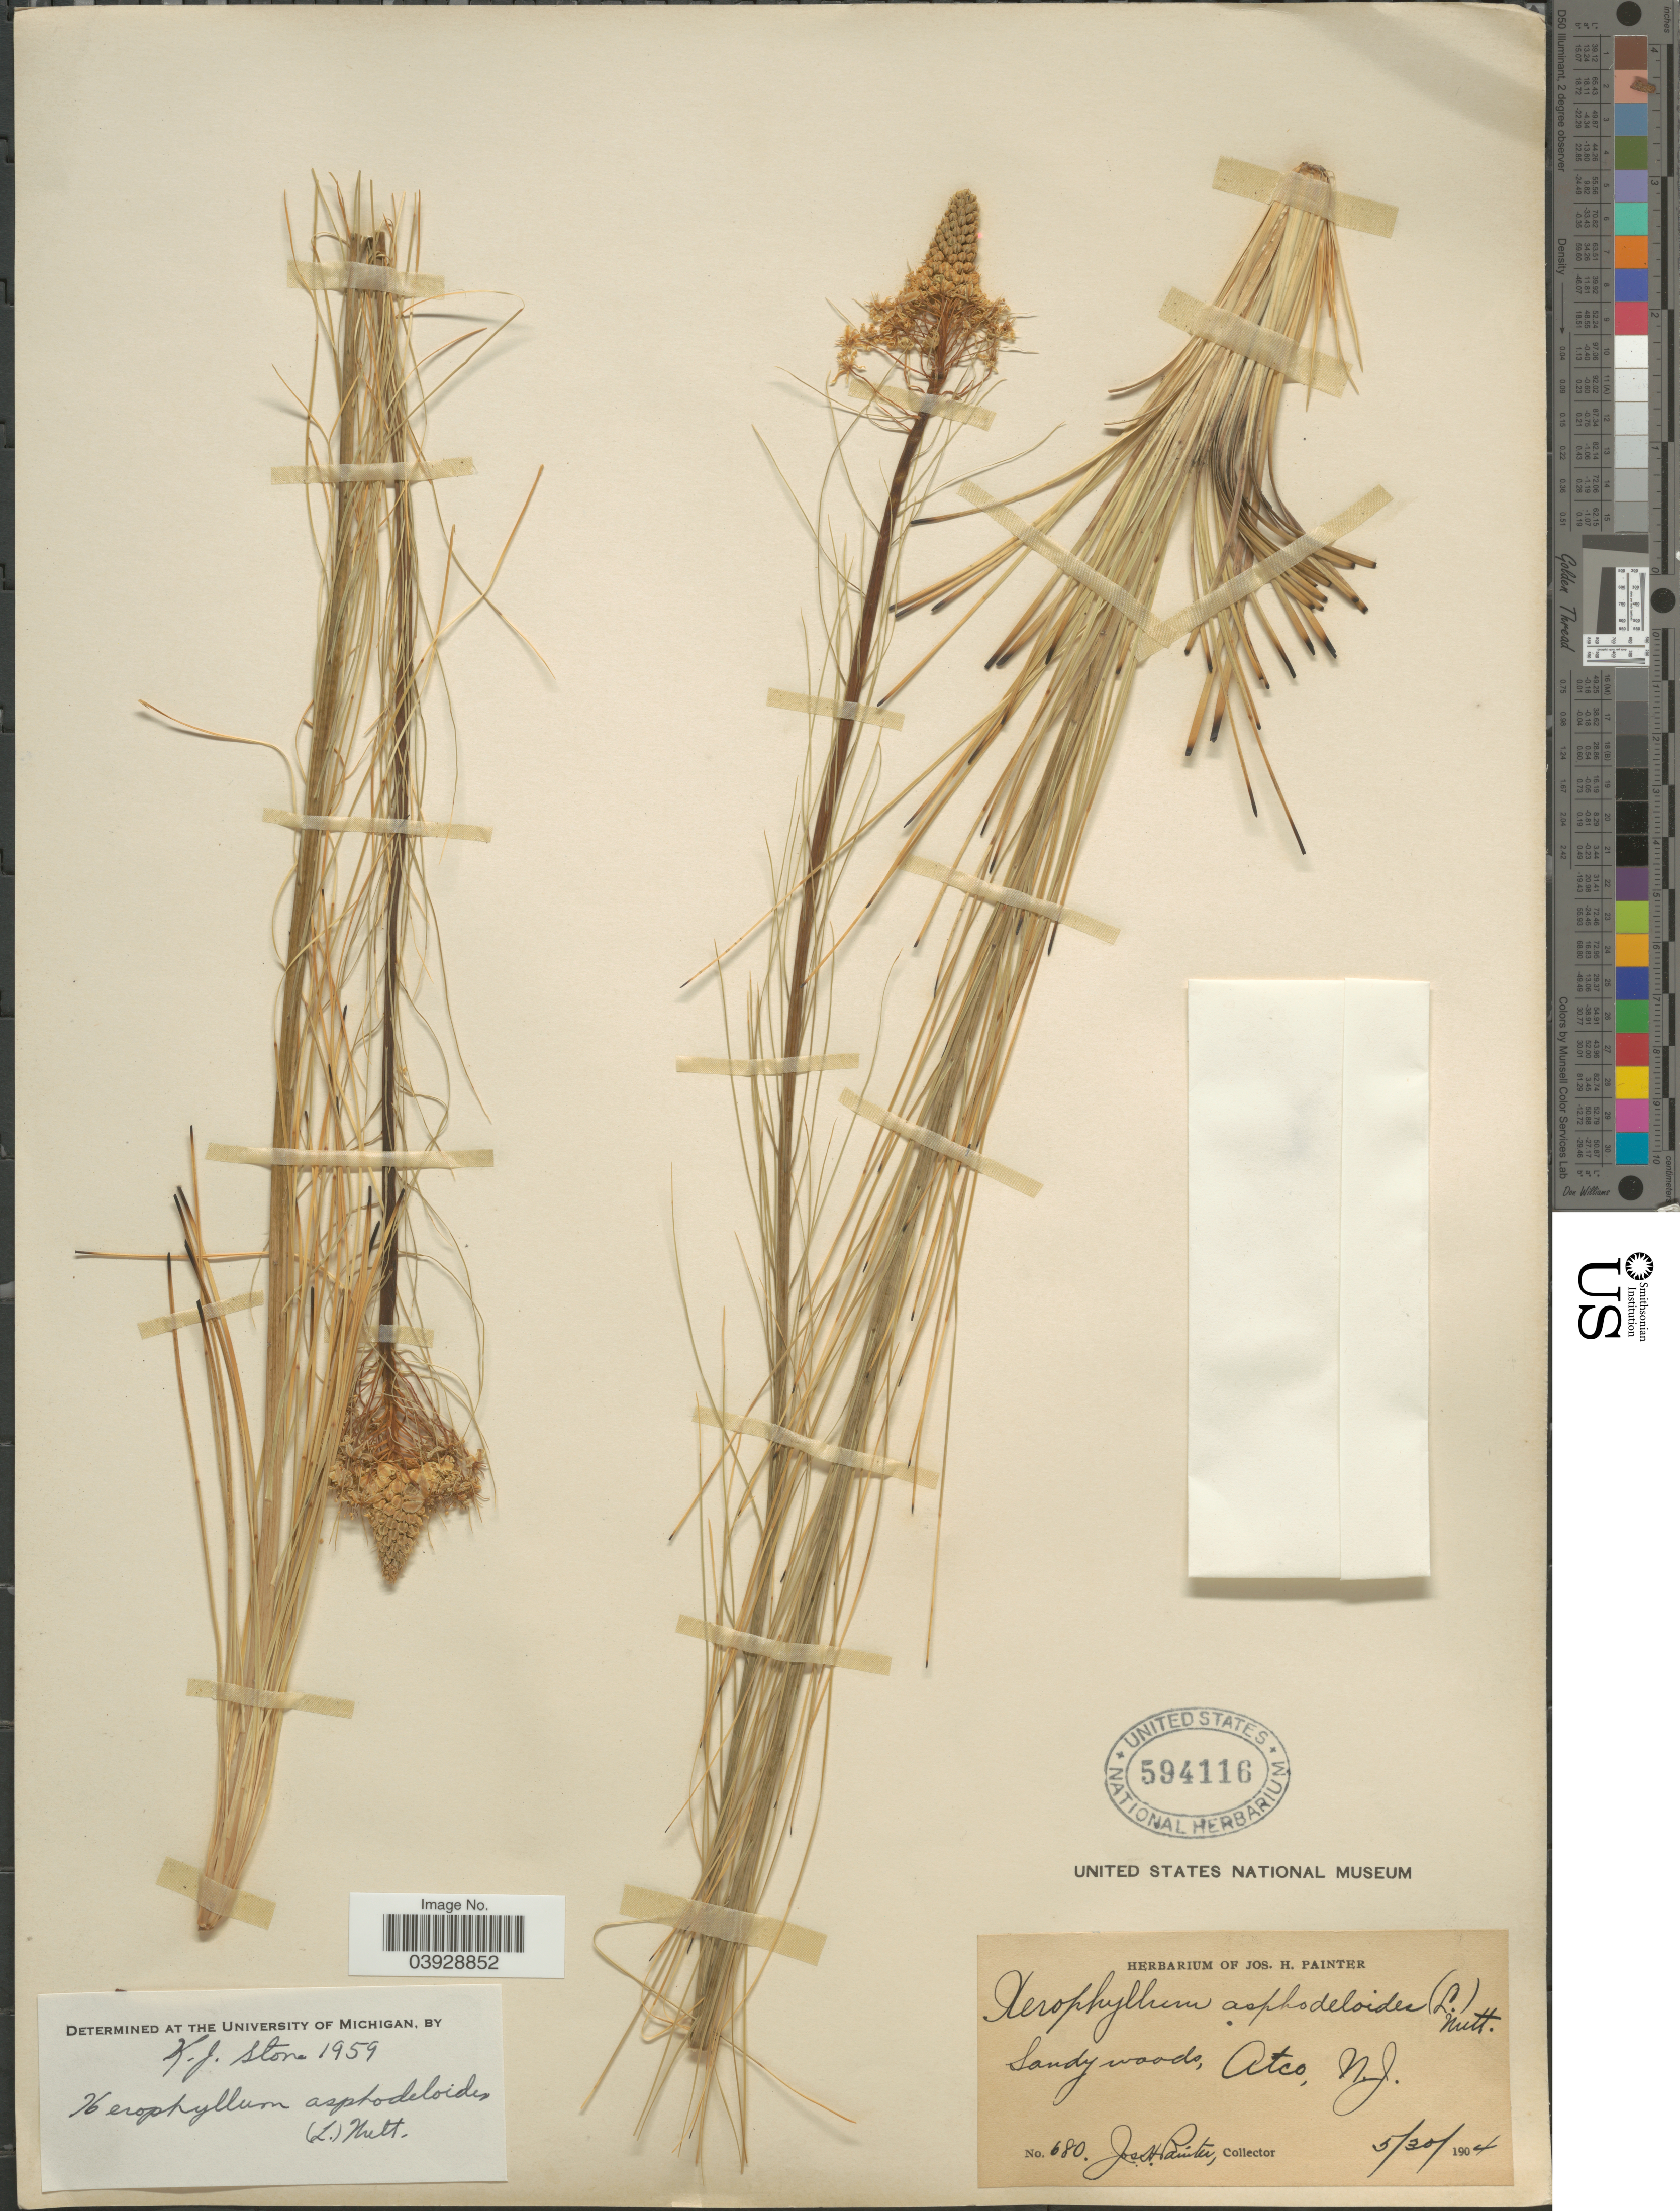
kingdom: Plantae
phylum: Tracheophyta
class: Liliopsida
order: Liliales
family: Melanthiaceae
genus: Xerophyllum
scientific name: Xerophyllum asphodeloides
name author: (L.) Nutt.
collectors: J. H. Painter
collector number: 680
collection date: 1904-05-30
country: United States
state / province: New Jersey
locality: Atco.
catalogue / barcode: US 594116